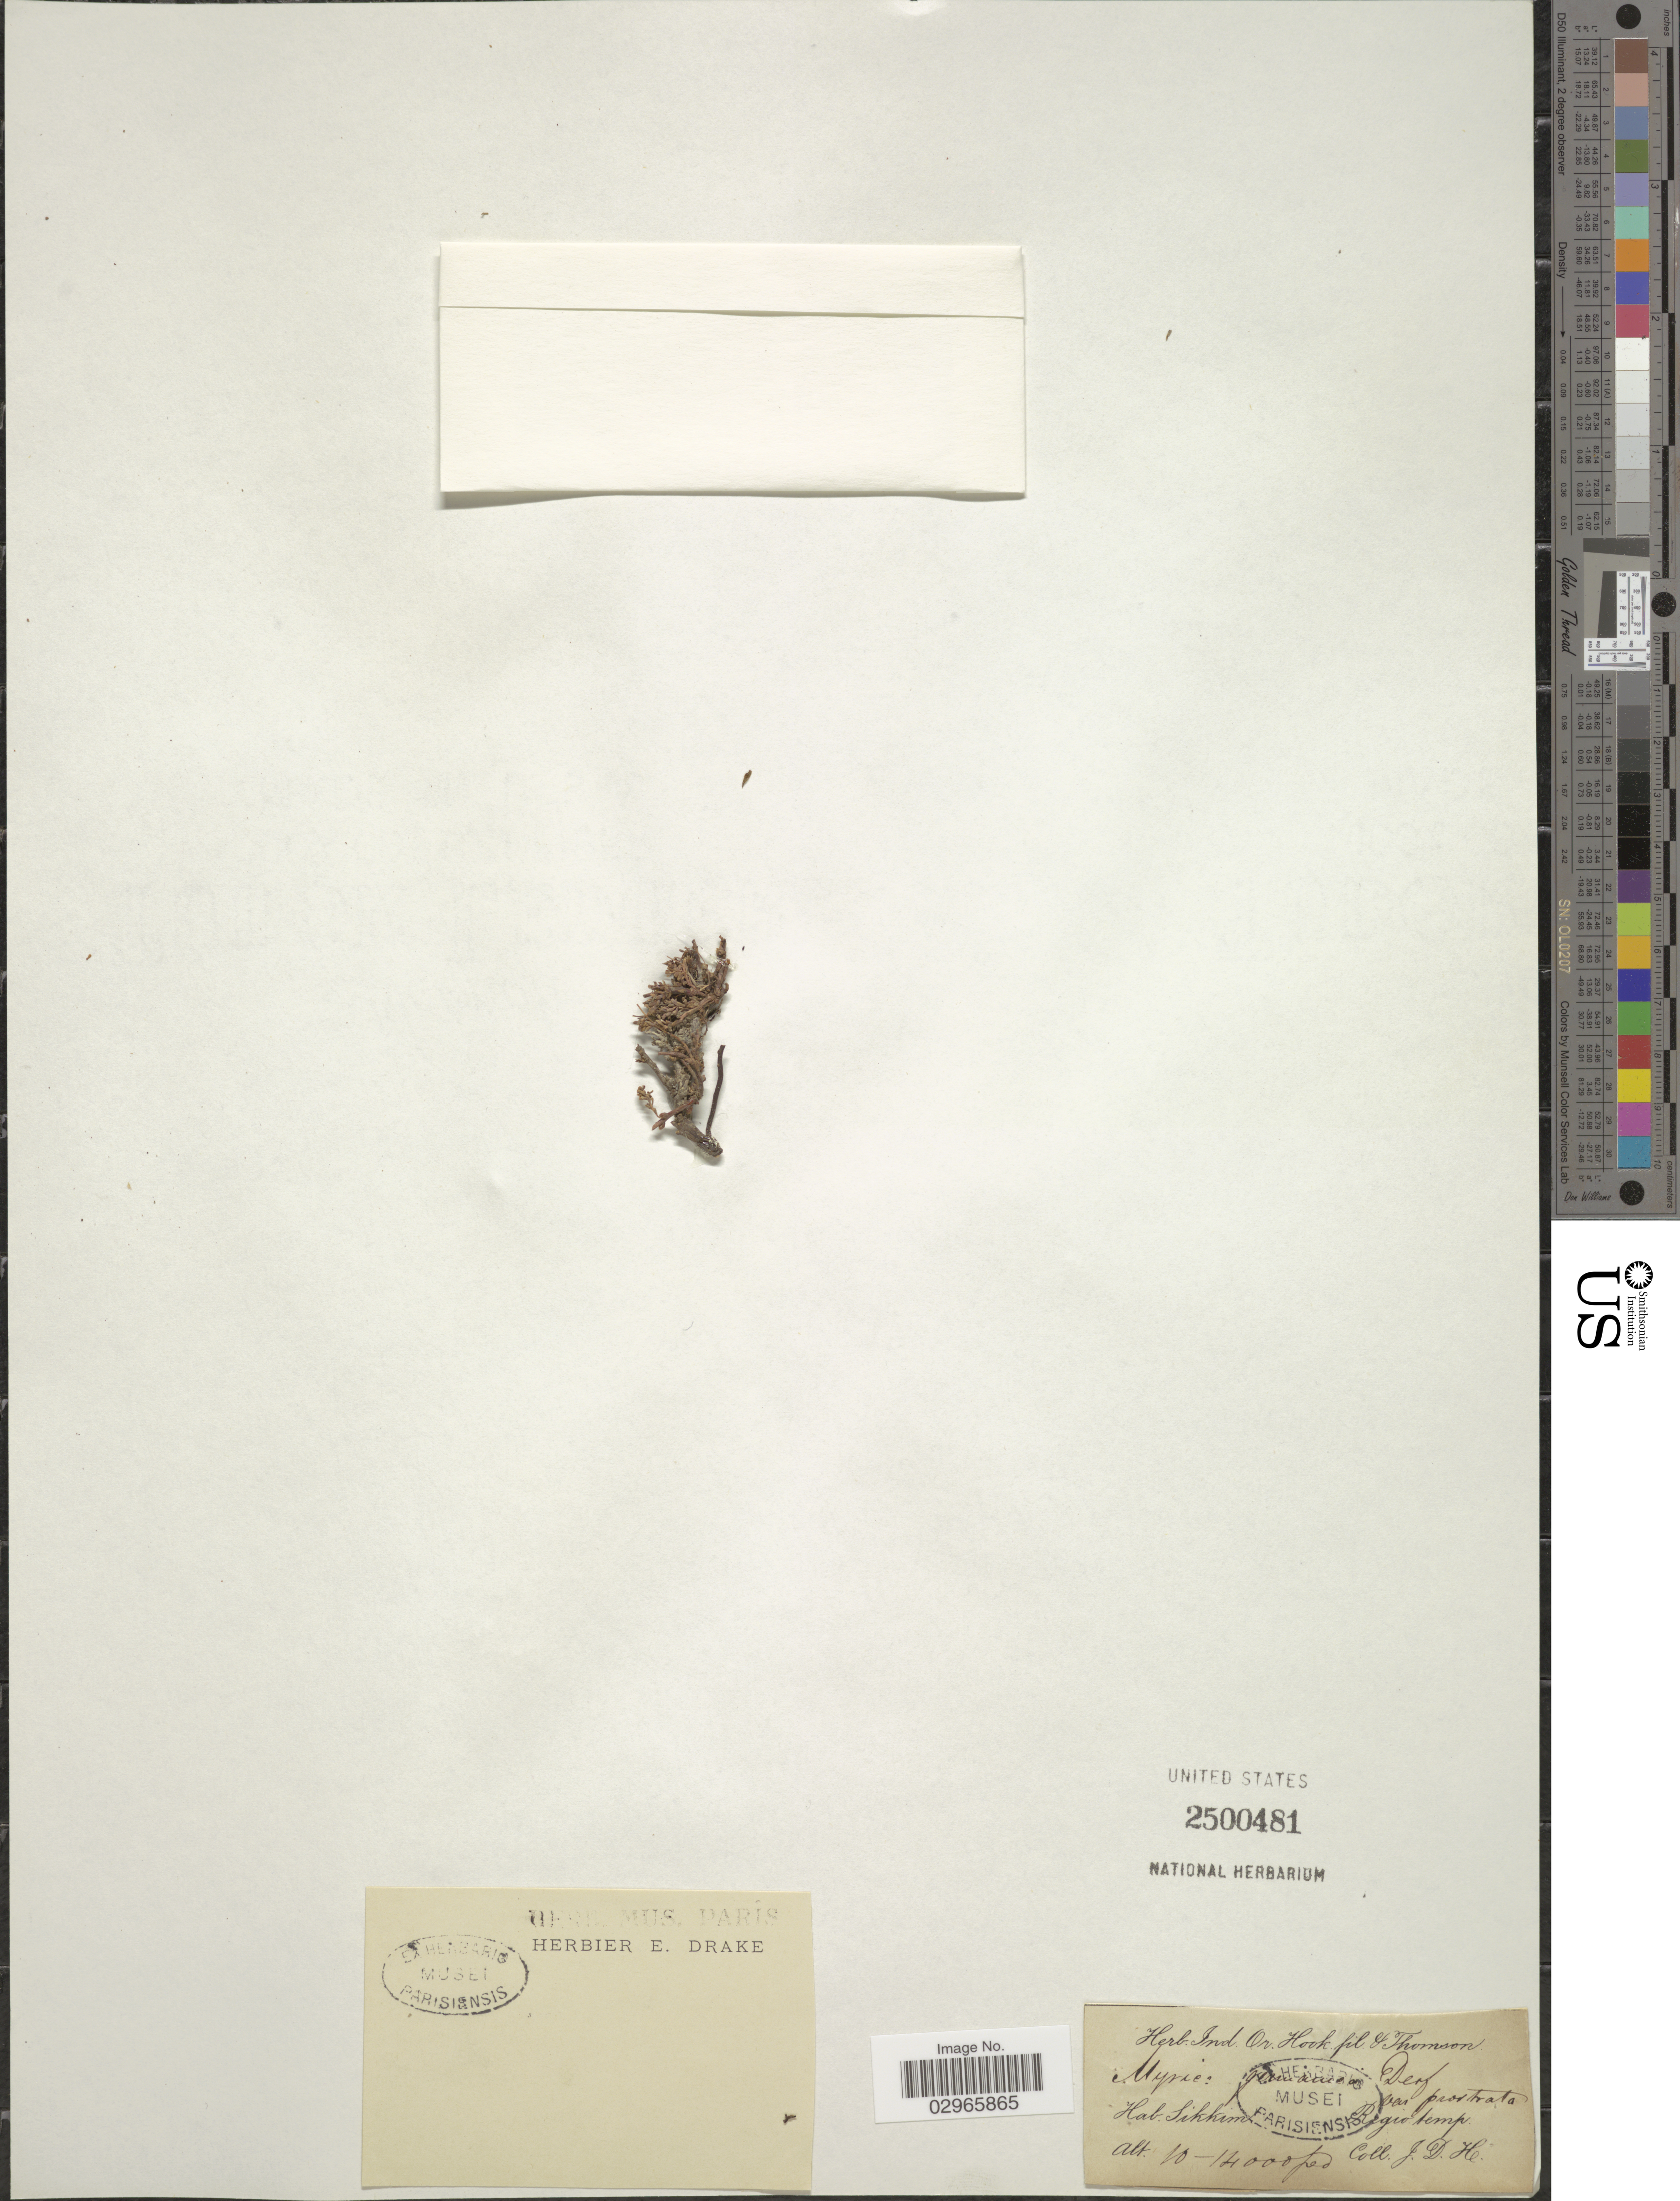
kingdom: Plantae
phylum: Tracheophyta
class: Magnoliopsida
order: Caryophyllales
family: Tamaricaceae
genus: Myricaria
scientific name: Myricaria germanica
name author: (L.) Desv.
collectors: J. D. Hooker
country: India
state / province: Sikkim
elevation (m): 3048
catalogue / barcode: US 2500481